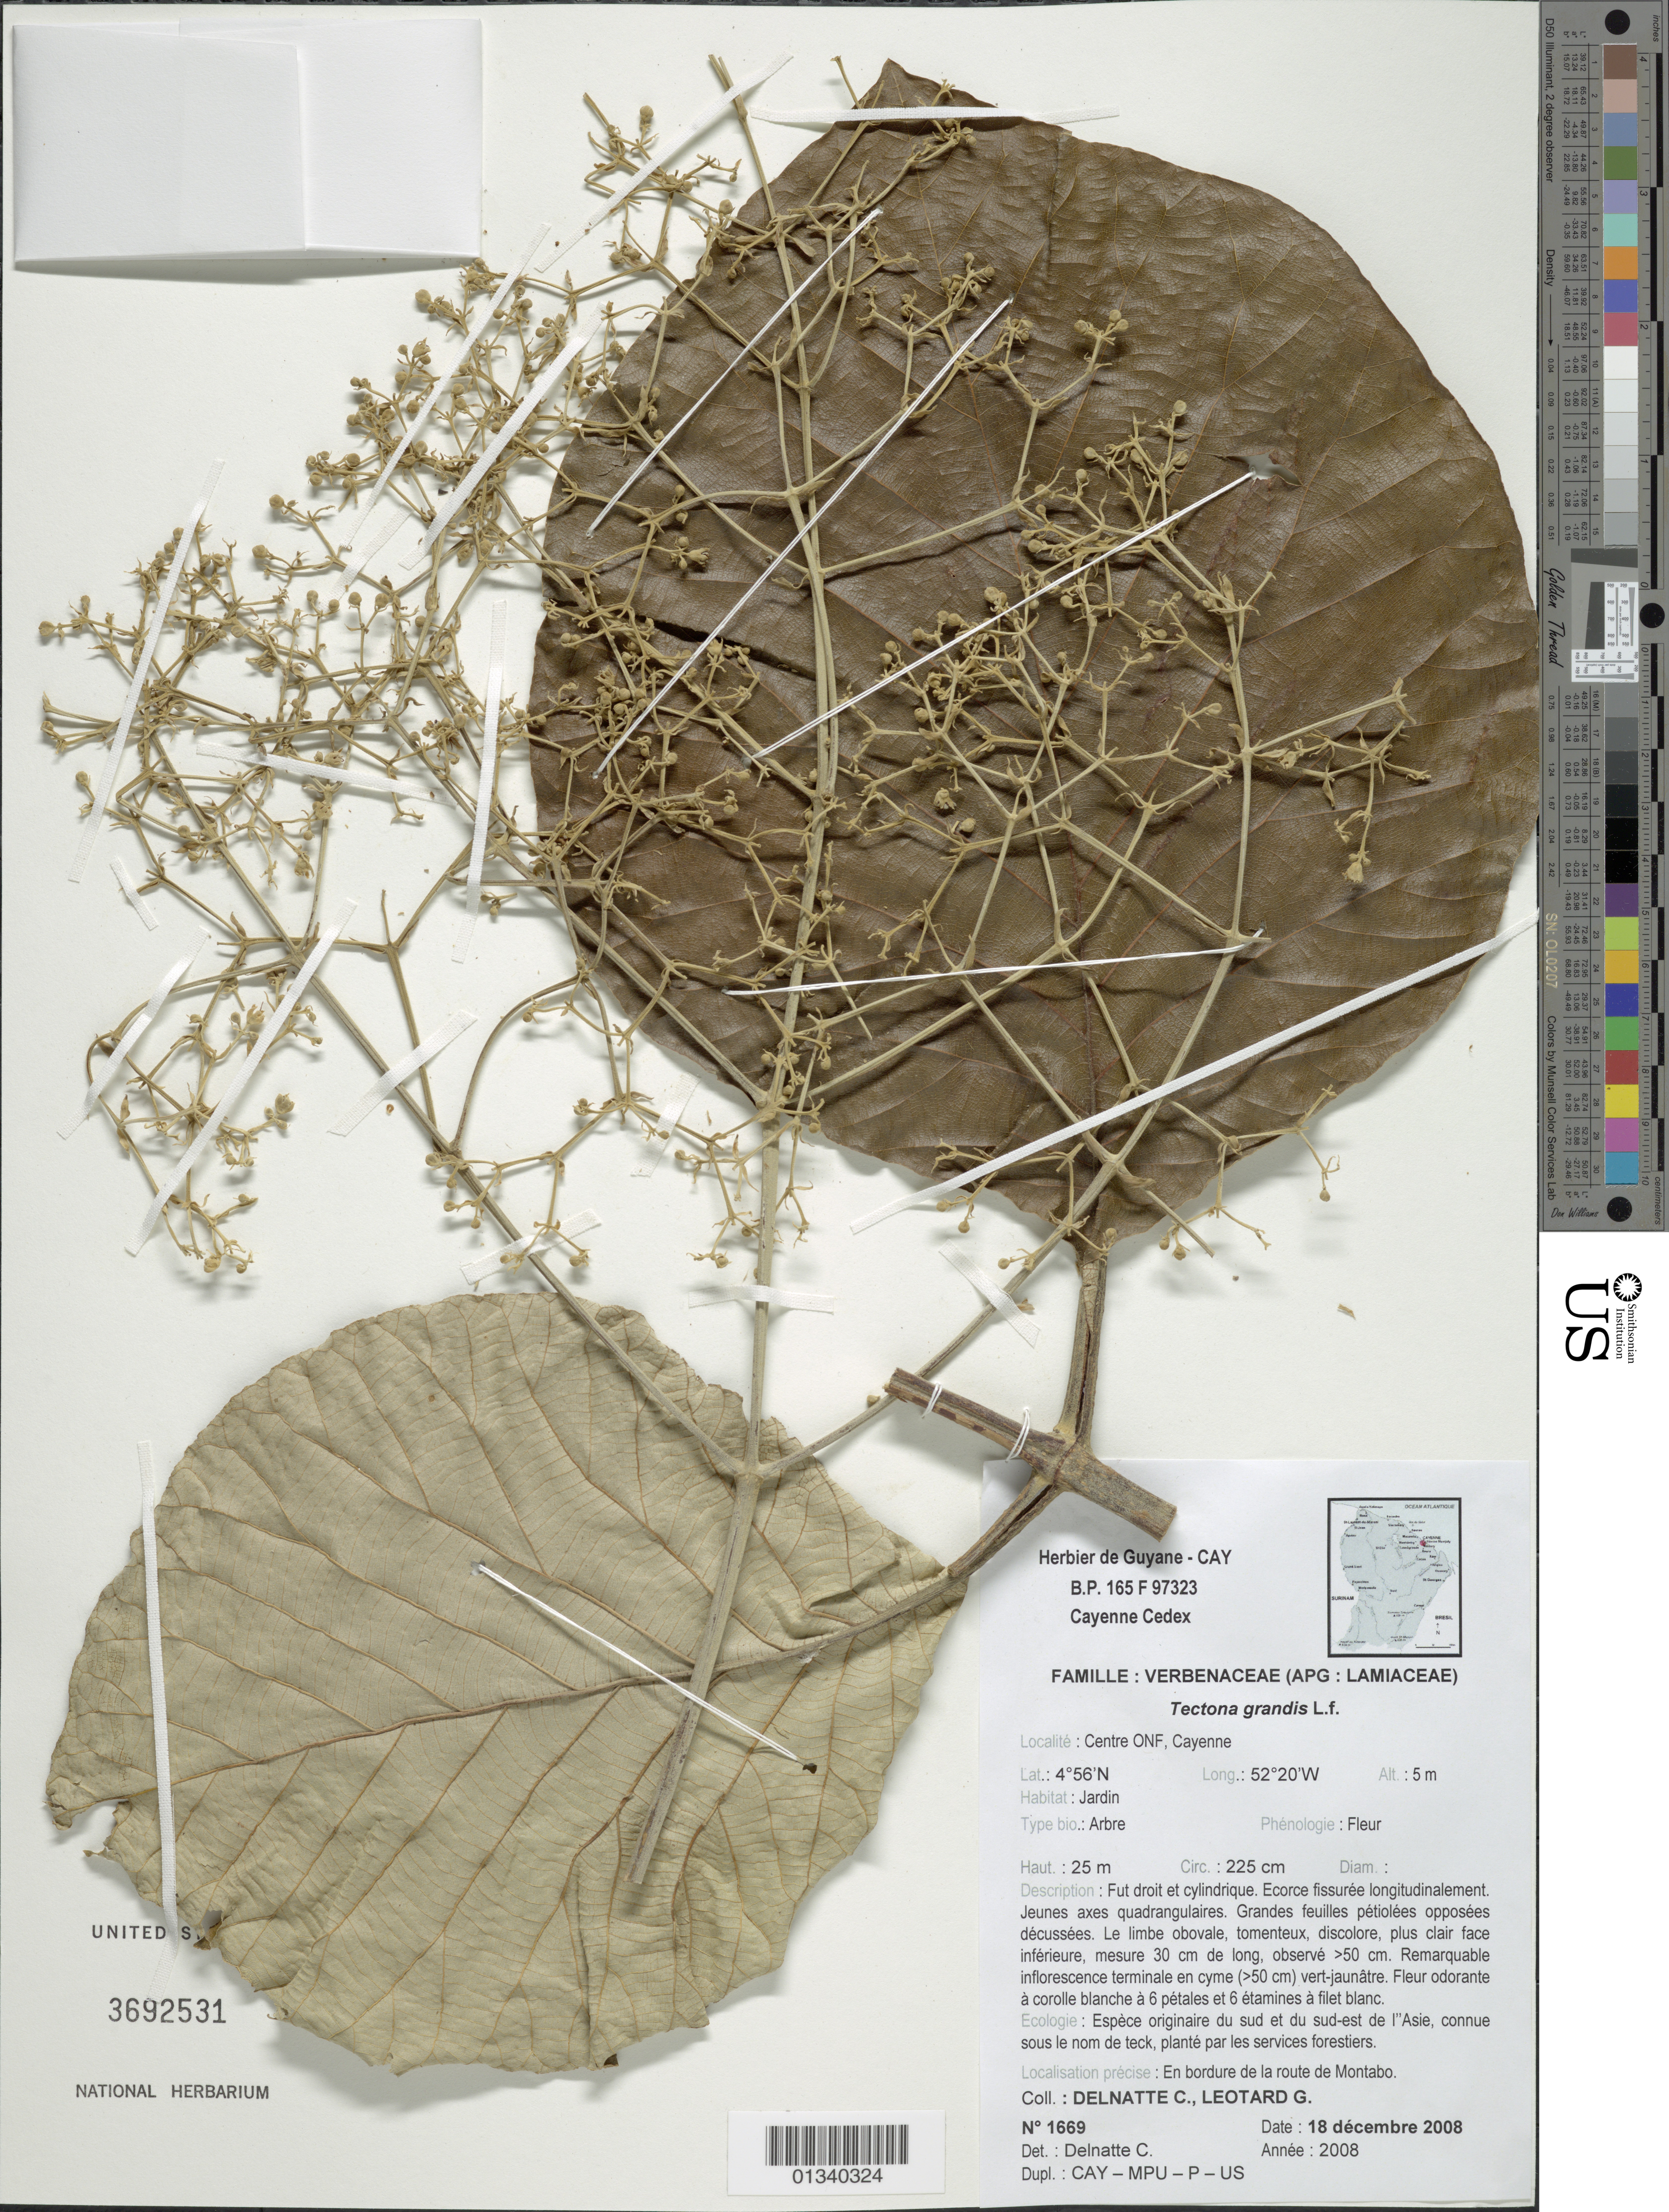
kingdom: Plantae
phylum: Tracheophyta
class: Magnoliopsida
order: Lamiales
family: Lamiaceae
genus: Tectona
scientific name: Tectona grandis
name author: L. f.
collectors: C. Delnatte & G. Léotard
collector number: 1669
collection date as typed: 18 December 2008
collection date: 2008-12-18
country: French Guiana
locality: Centre ONF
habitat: Espece originaire du sud et du SE de l'Asie, connue sous le nom de teck, plante par les services forestiers; en bordure de la route de Montabo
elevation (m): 5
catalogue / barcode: US 3692531